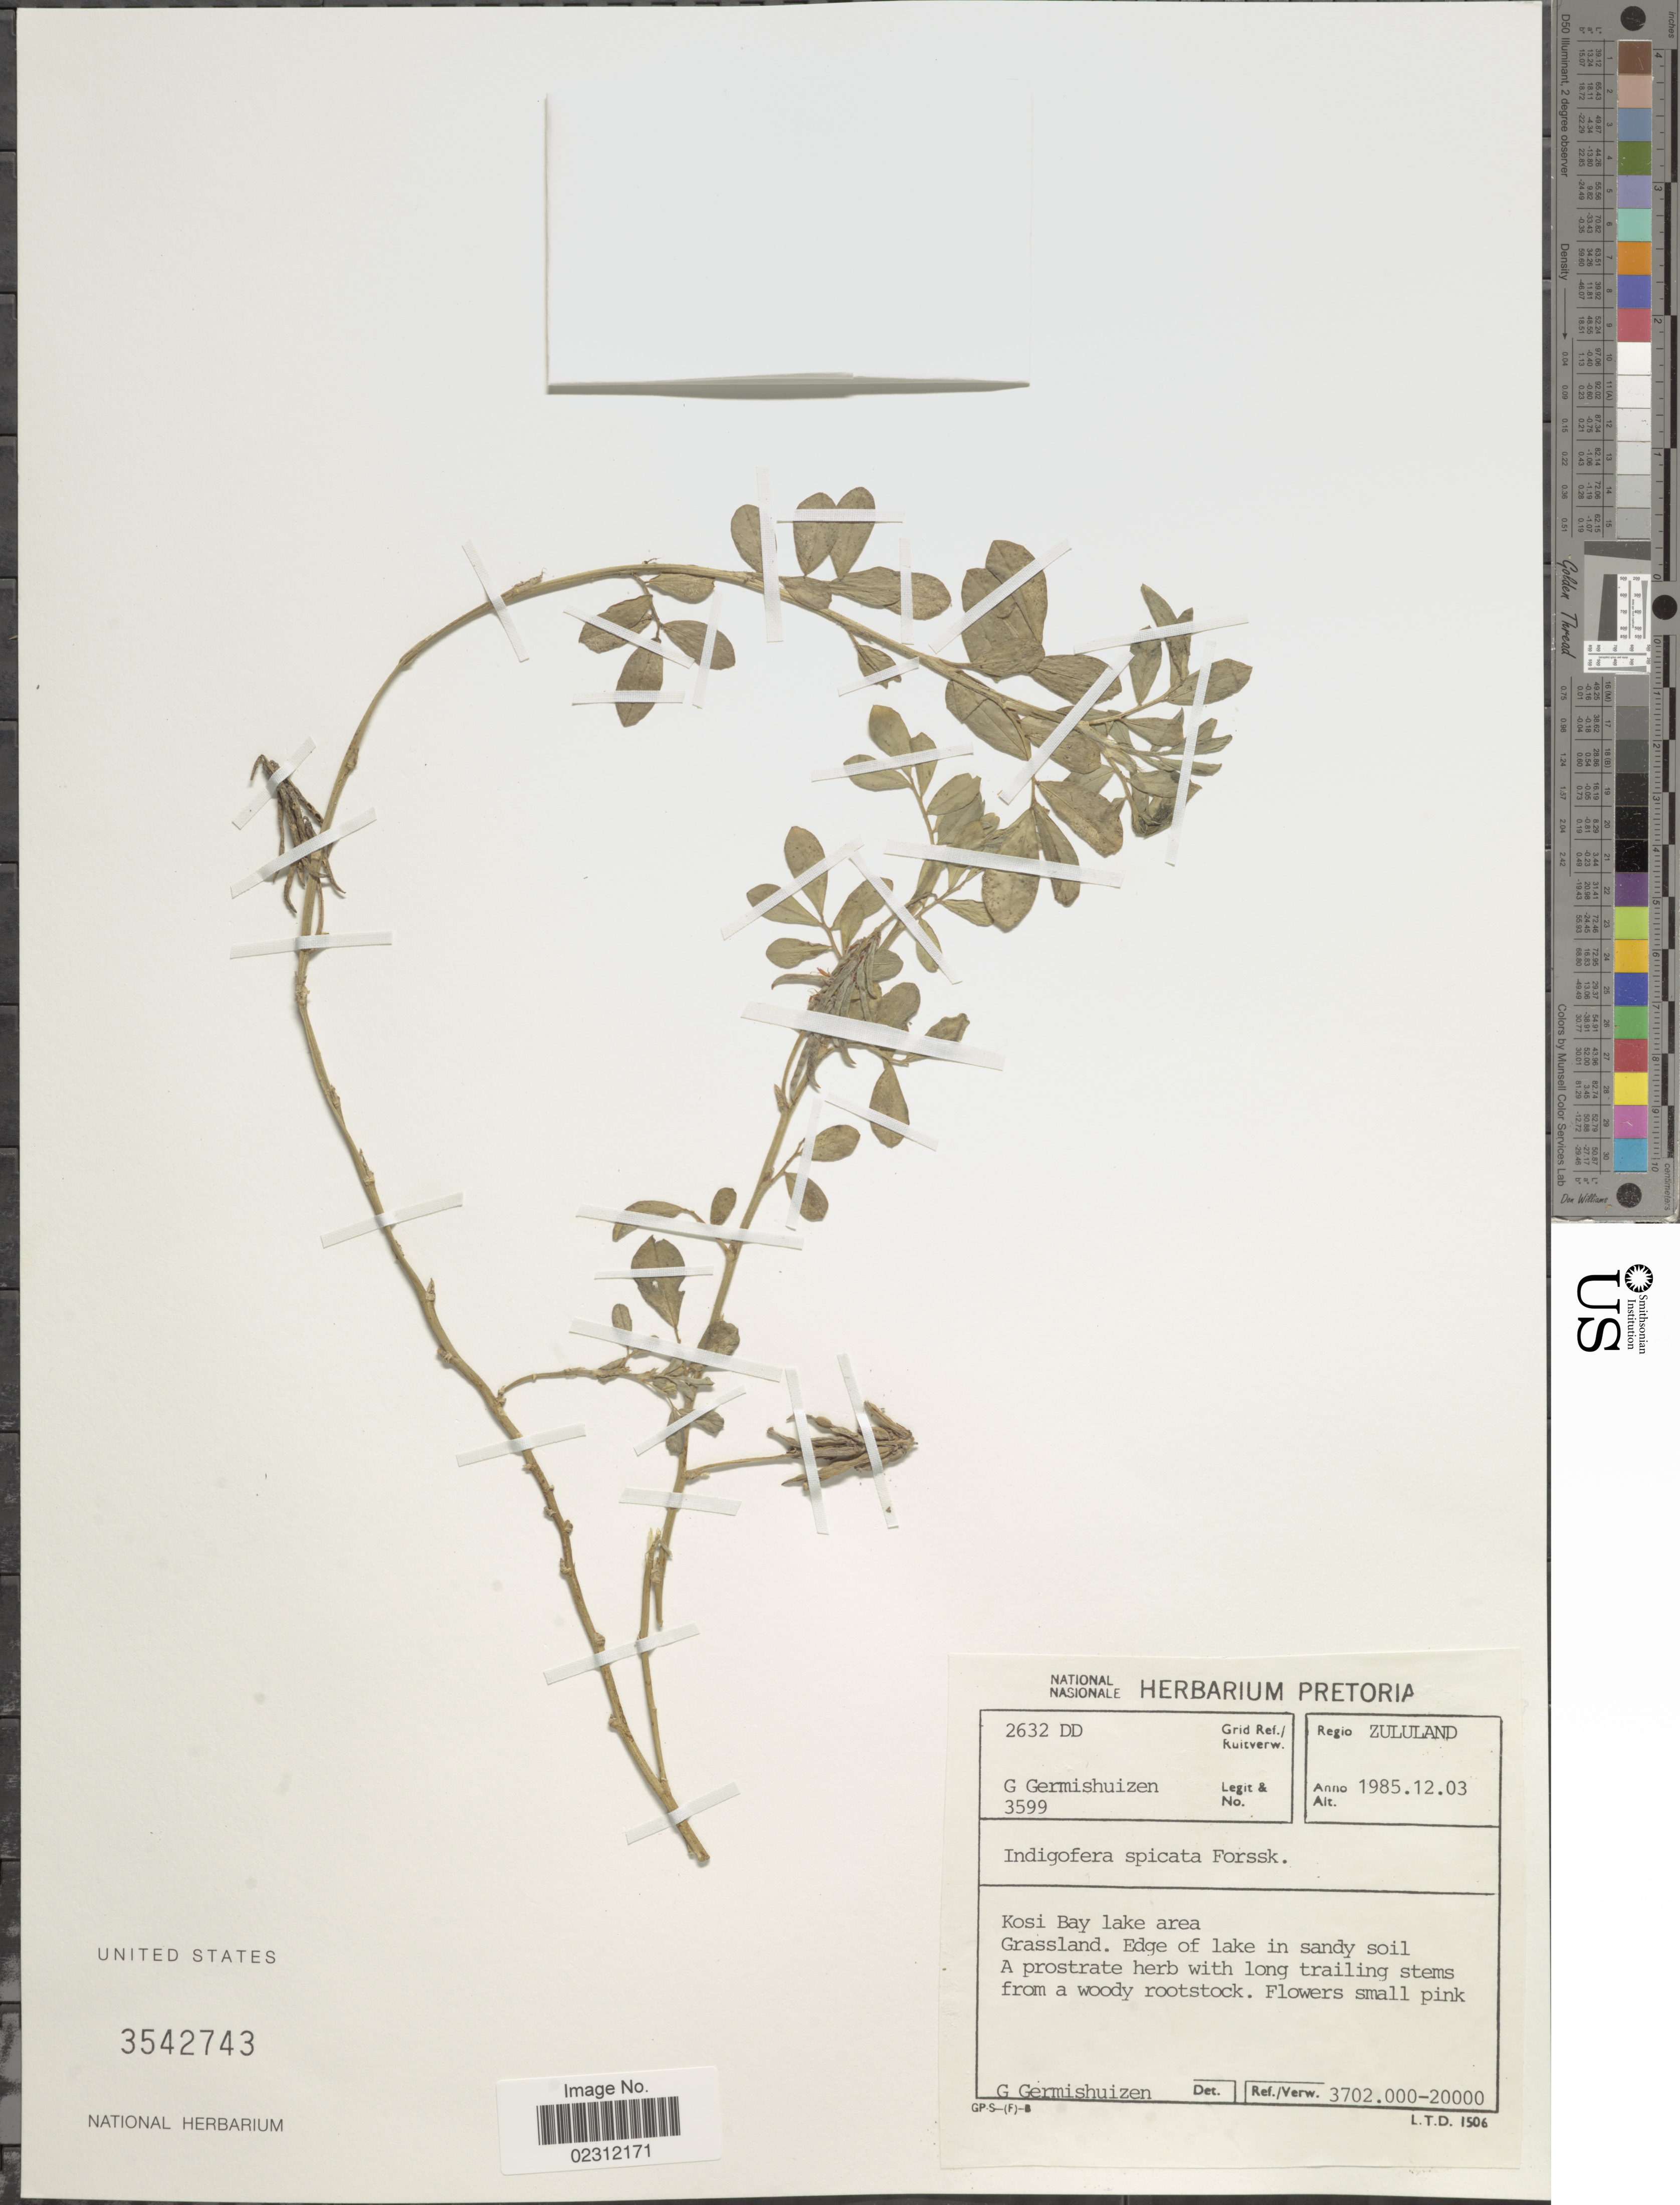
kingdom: Plantae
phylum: Tracheophyta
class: Magnoliopsida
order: Fabales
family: Fabaceae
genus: Indigofera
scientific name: Indigofera spicata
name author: Forssk.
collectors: G. Germishuizen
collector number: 3599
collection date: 1985-12-03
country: South Africa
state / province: KwaZulu-Natal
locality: Zululand, Kosi Bay Lake area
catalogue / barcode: US 3542743